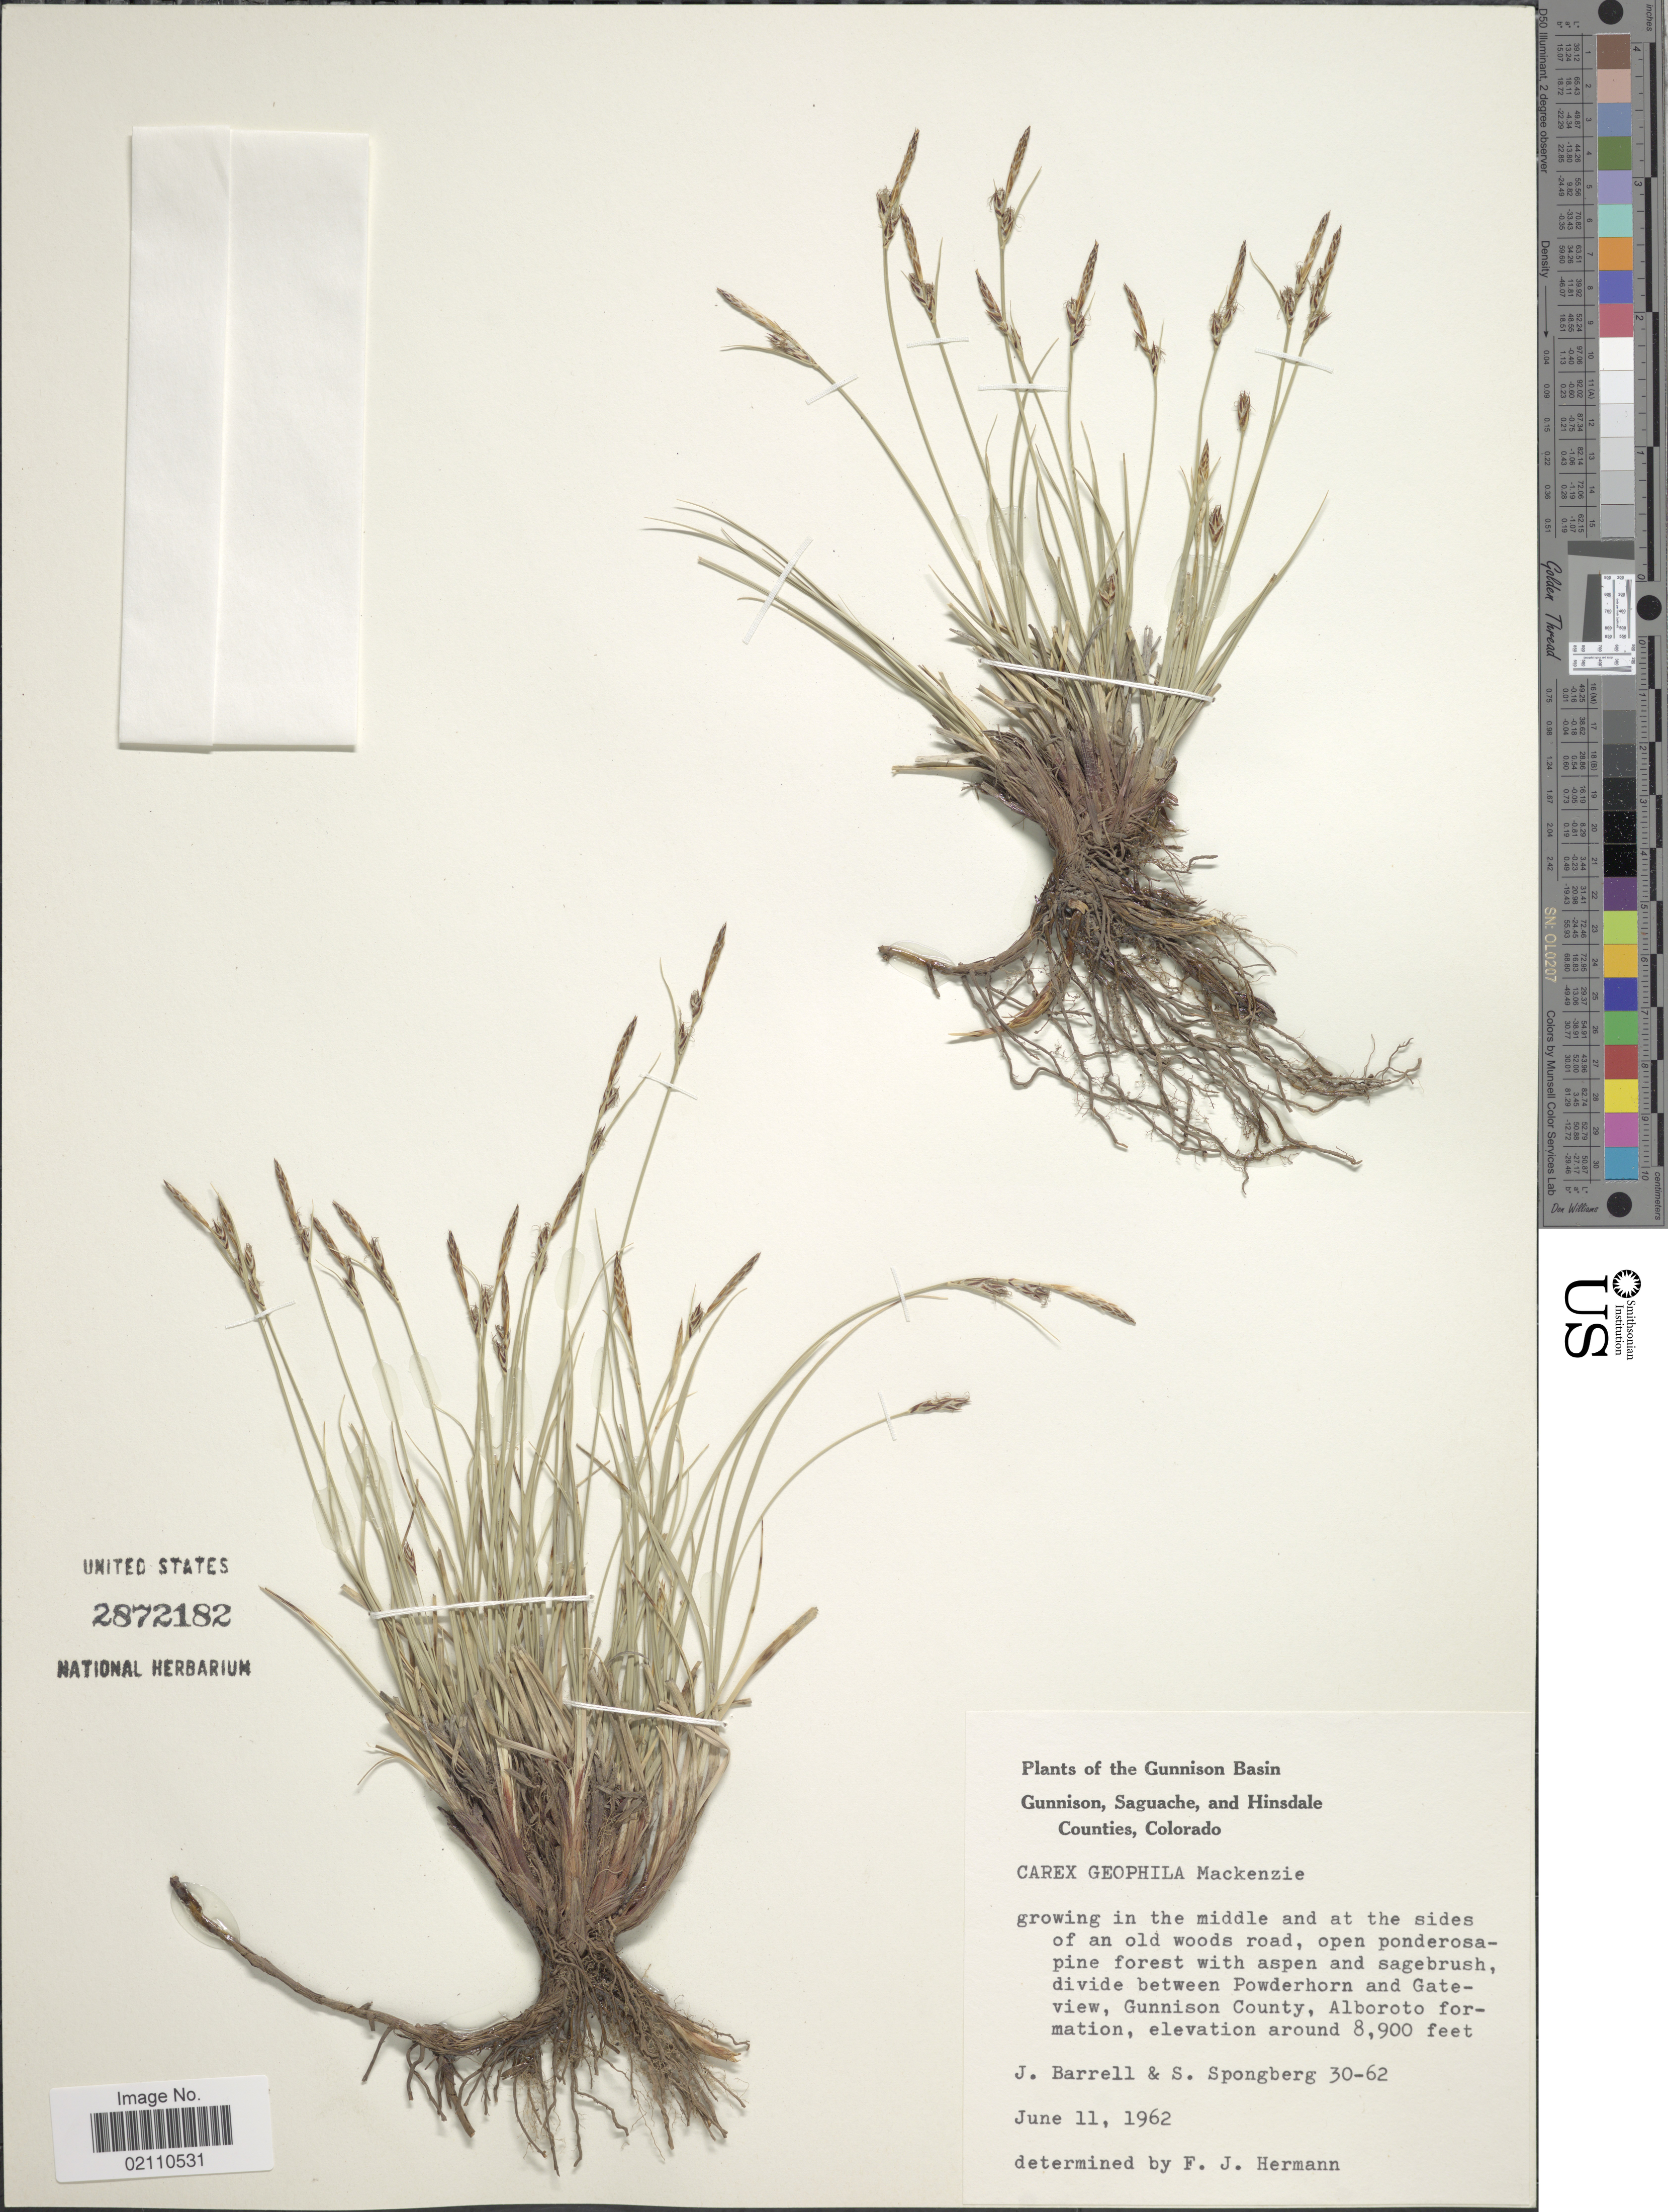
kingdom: Plantae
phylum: Tracheophyta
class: Liliopsida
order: Poales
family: Cyperaceae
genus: Carex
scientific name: Carex geophila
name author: Mack.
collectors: J. Barrell & S. A.Spongberg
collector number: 30-62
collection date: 1962-06-11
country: United States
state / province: Colorado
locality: Gunnison Basin, Gunnison, Saguache, and Hisndale Counties, between Powderhorn and Gateview, Gunnison County, Alboroto formation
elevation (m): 2713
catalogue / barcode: US 2872182